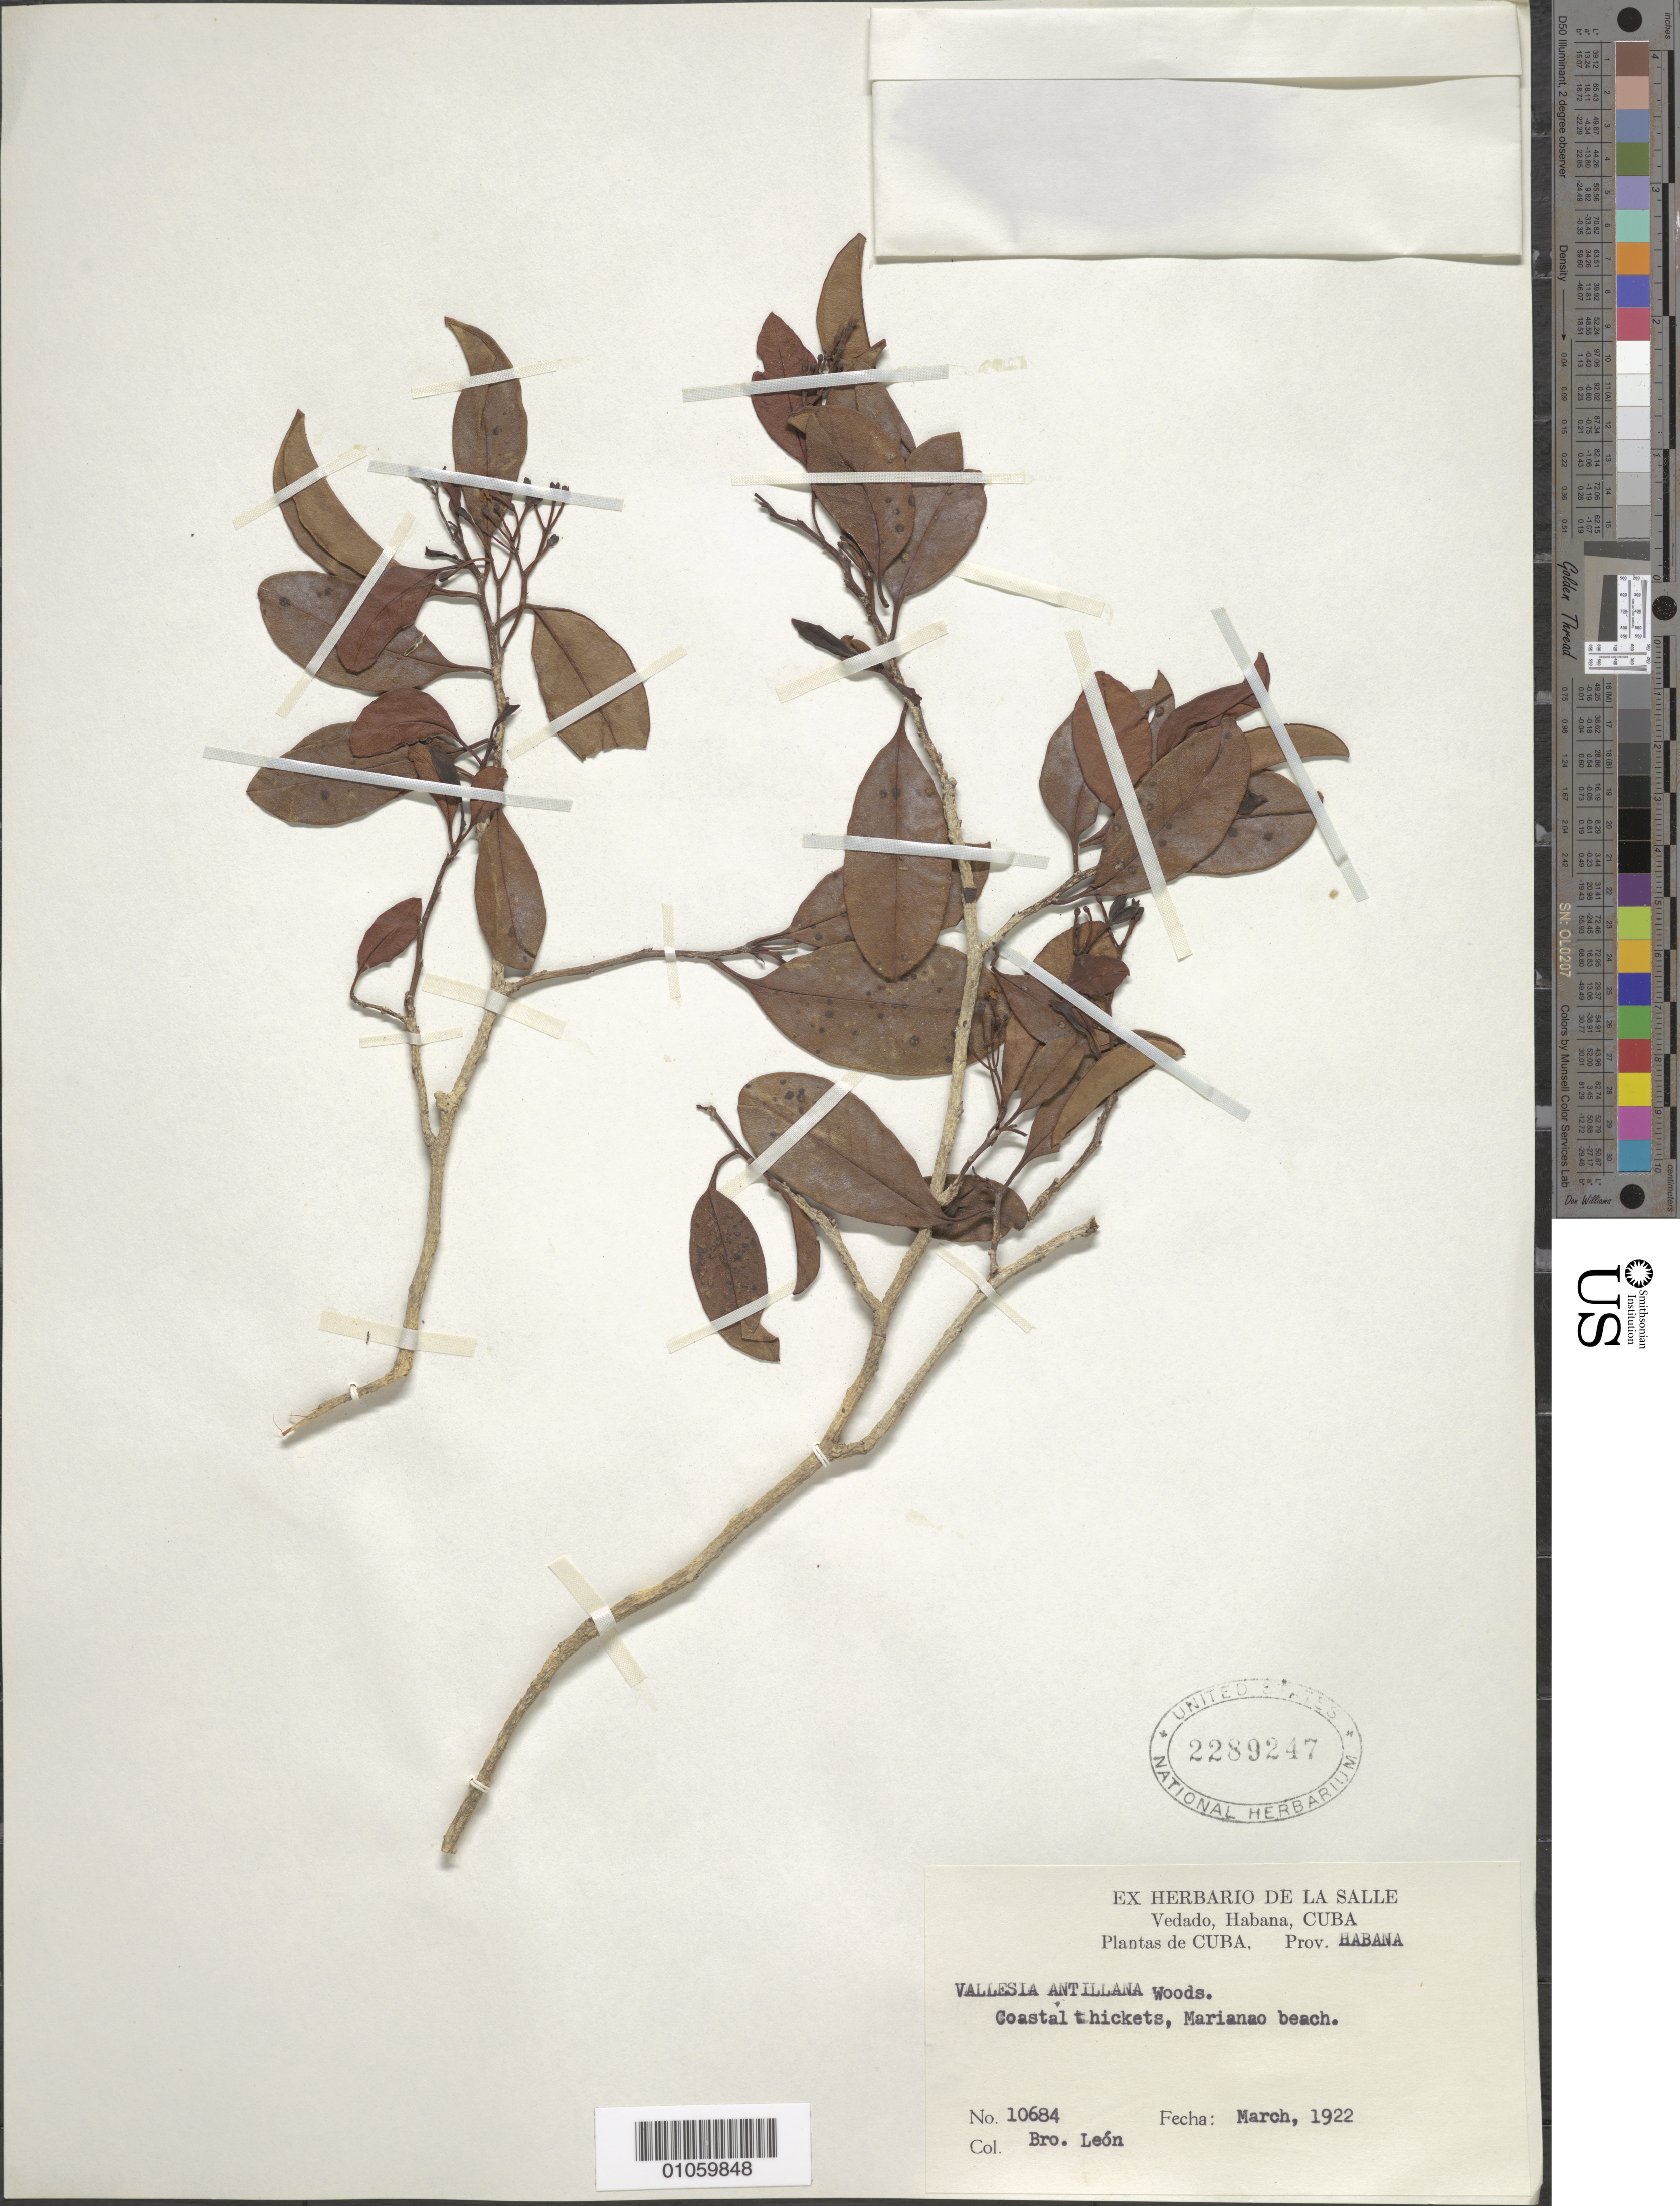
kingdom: Plantae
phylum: Tracheophyta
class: Magnoliopsida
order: Gentianales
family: Apocynaceae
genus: Vallesia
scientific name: Vallesia antillana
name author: Woodson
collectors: Bro. León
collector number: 10684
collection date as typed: Mar 1922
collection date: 1922-03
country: Cuba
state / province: La Habana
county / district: Municipio Playa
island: Cuba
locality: Marianao beach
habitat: Coastal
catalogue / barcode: US 2289247